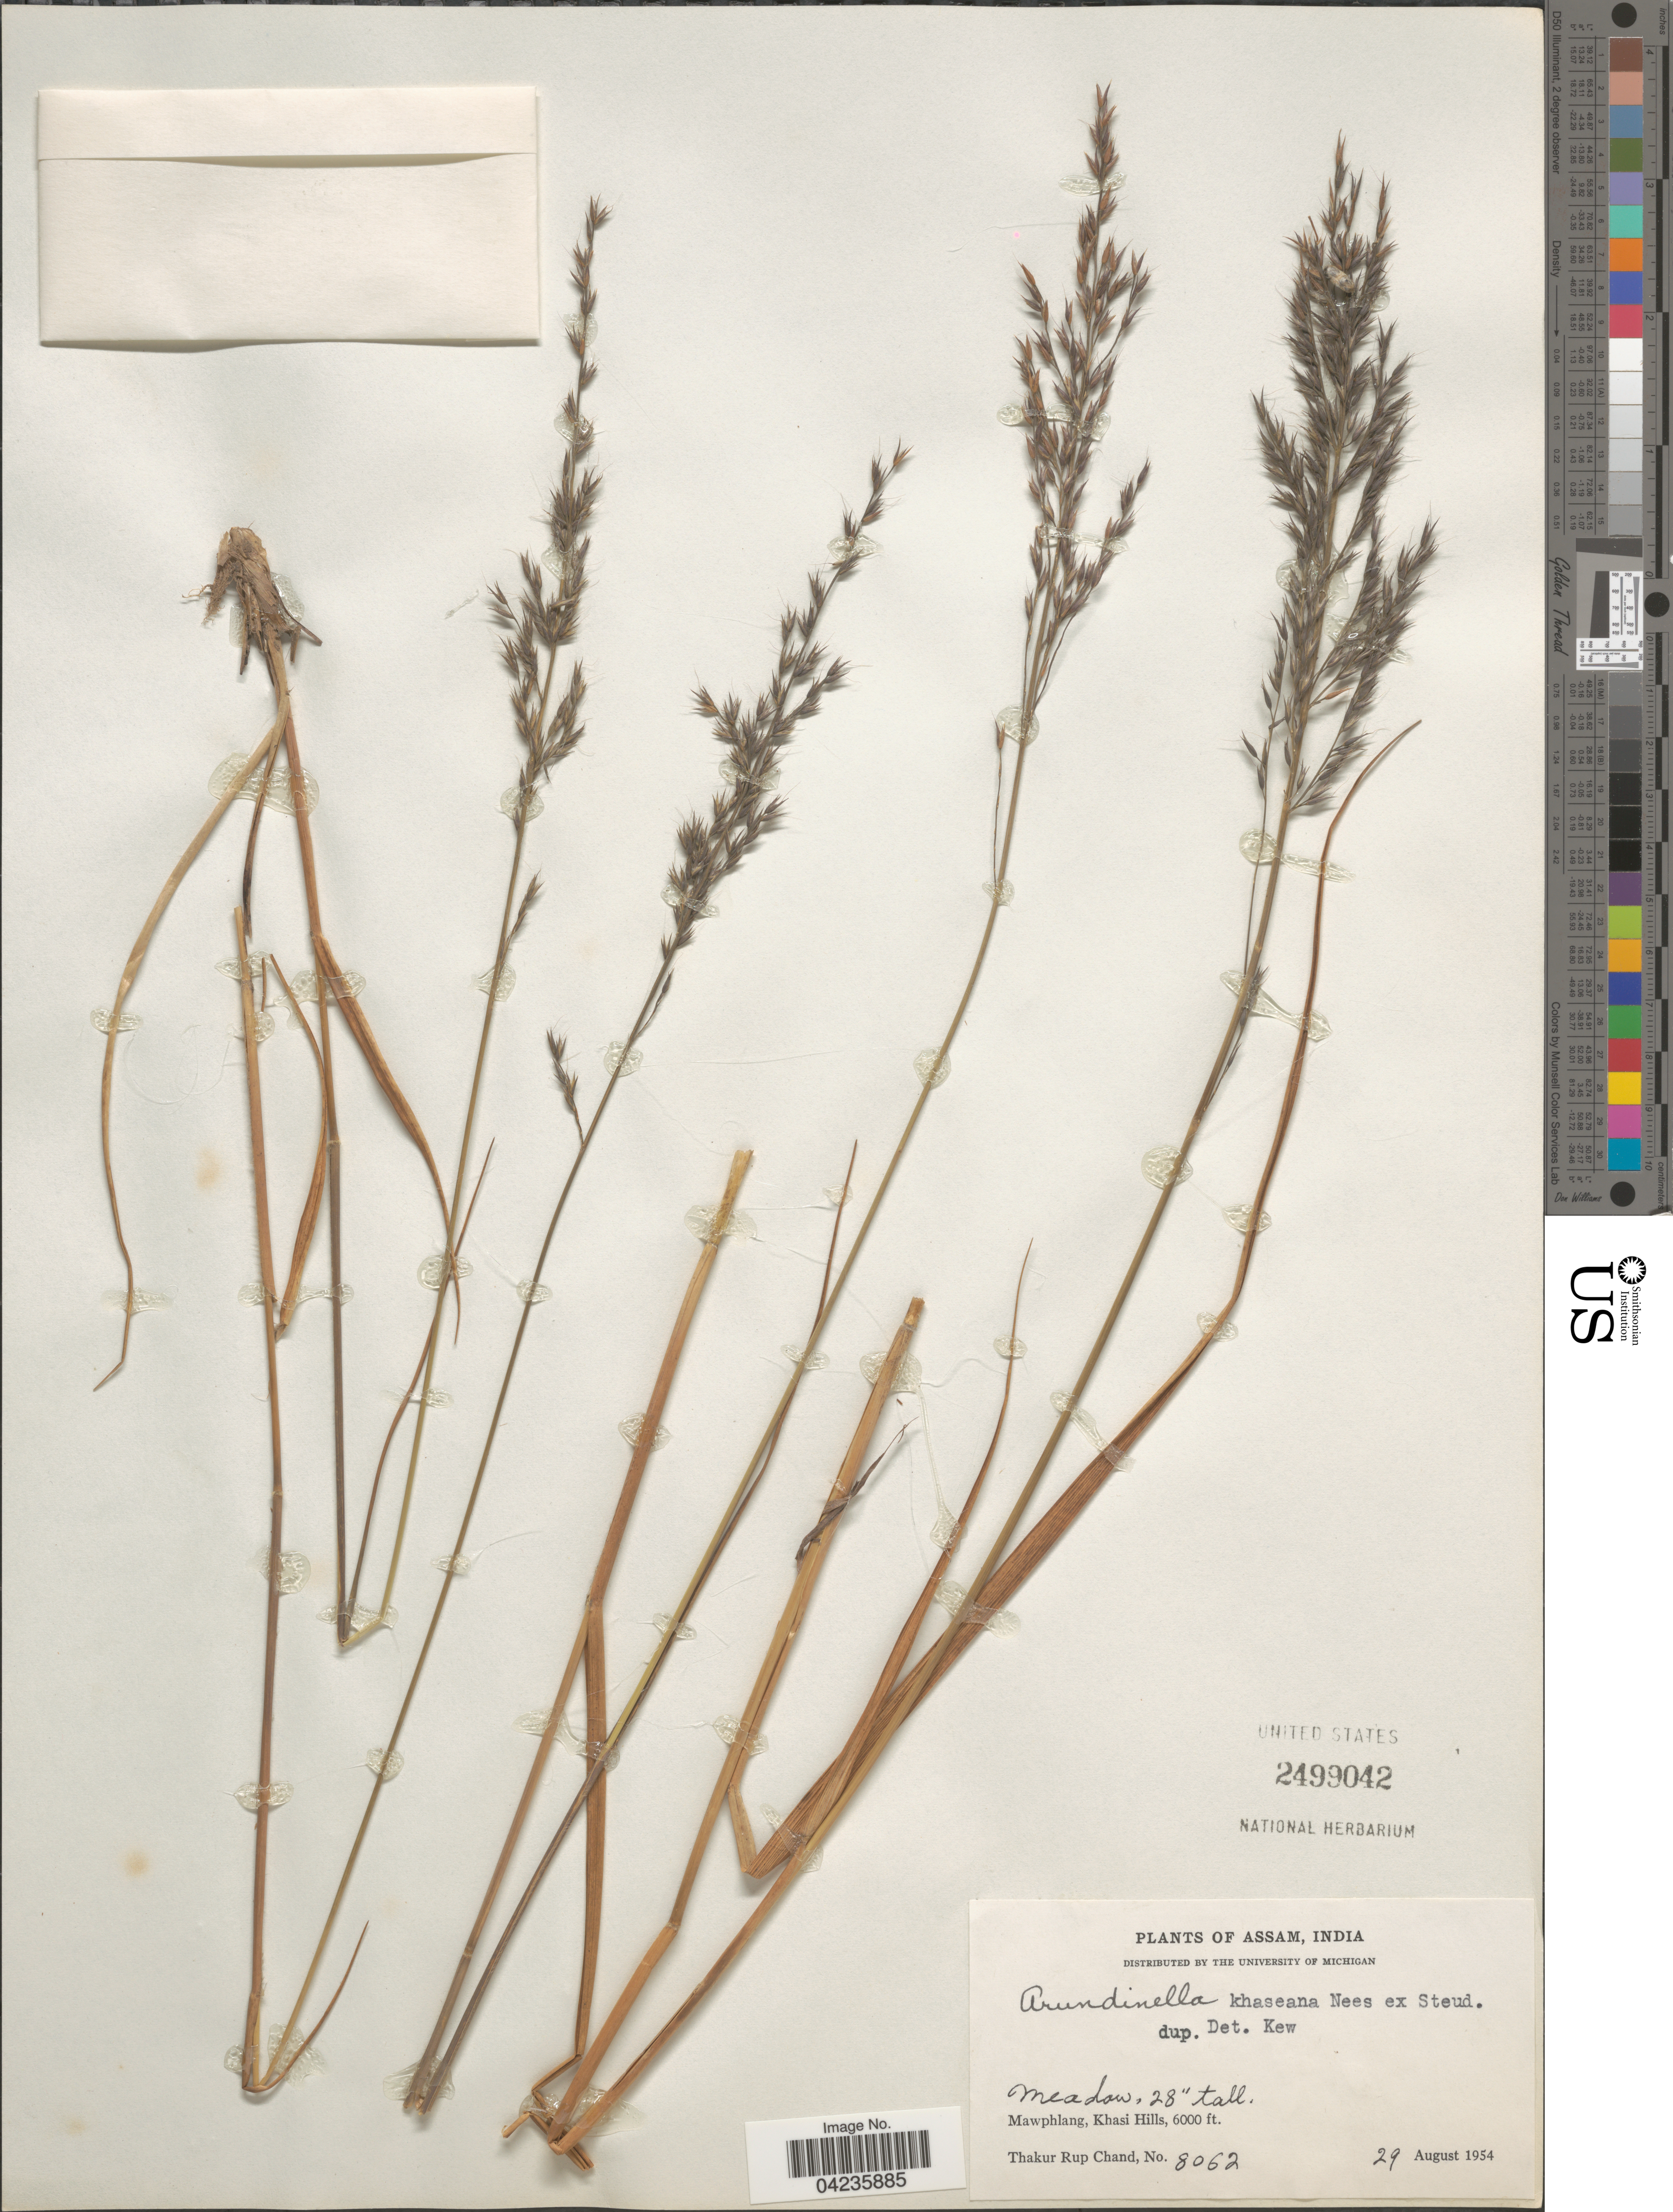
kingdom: Plantae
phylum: Tracheophyta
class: Liliopsida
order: Poales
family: Poaceae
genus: Arundinella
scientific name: Arundinella khaseana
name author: Nees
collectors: T. R. Chand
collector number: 8062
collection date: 1954-08-29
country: India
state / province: Meghalaya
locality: Mawphlang, Khasi Hills.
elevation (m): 1829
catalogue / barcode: US 2499042